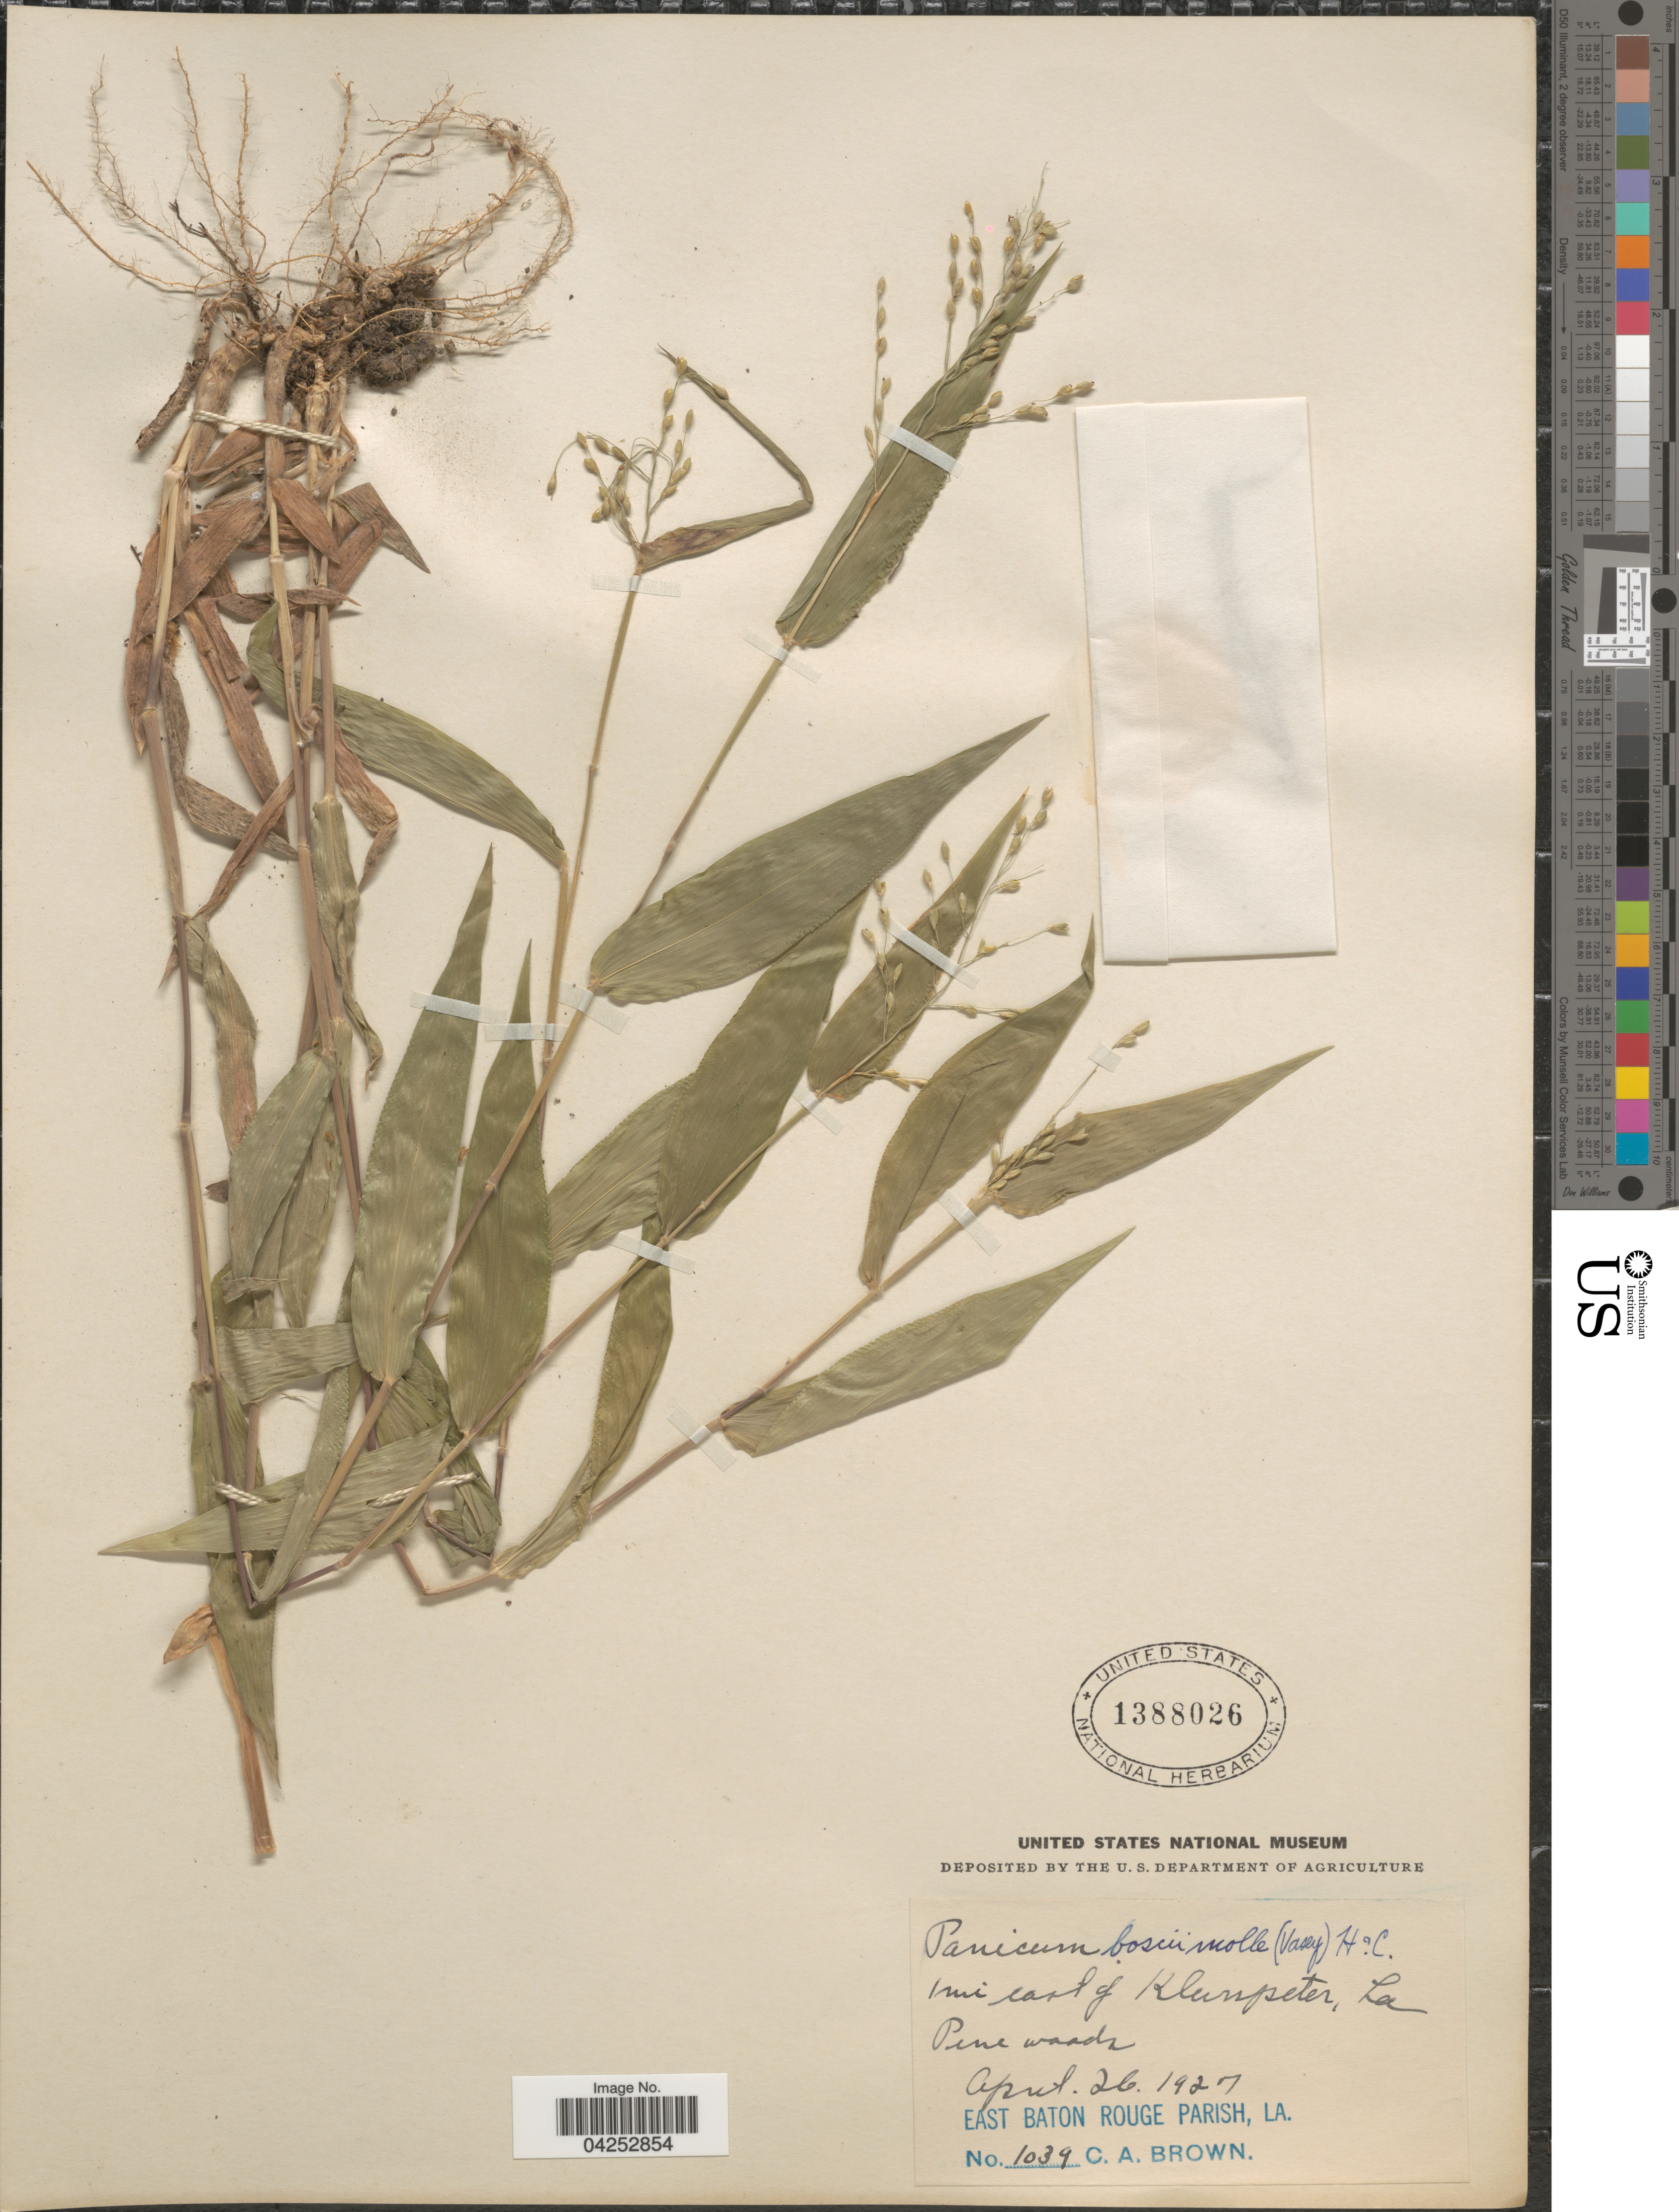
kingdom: Plantae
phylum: Tracheophyta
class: Liliopsida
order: Poales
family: Poaceae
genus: Dichanthelium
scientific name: Dichanthelium boscii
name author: (Poir.) Gould & C.A. Clark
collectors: C. A. Brown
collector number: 1039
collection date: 1927-04-26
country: United States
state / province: Louisiana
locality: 1 mi east of Kleinpeter. East Baton Rouge Parish.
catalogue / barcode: US 1388026